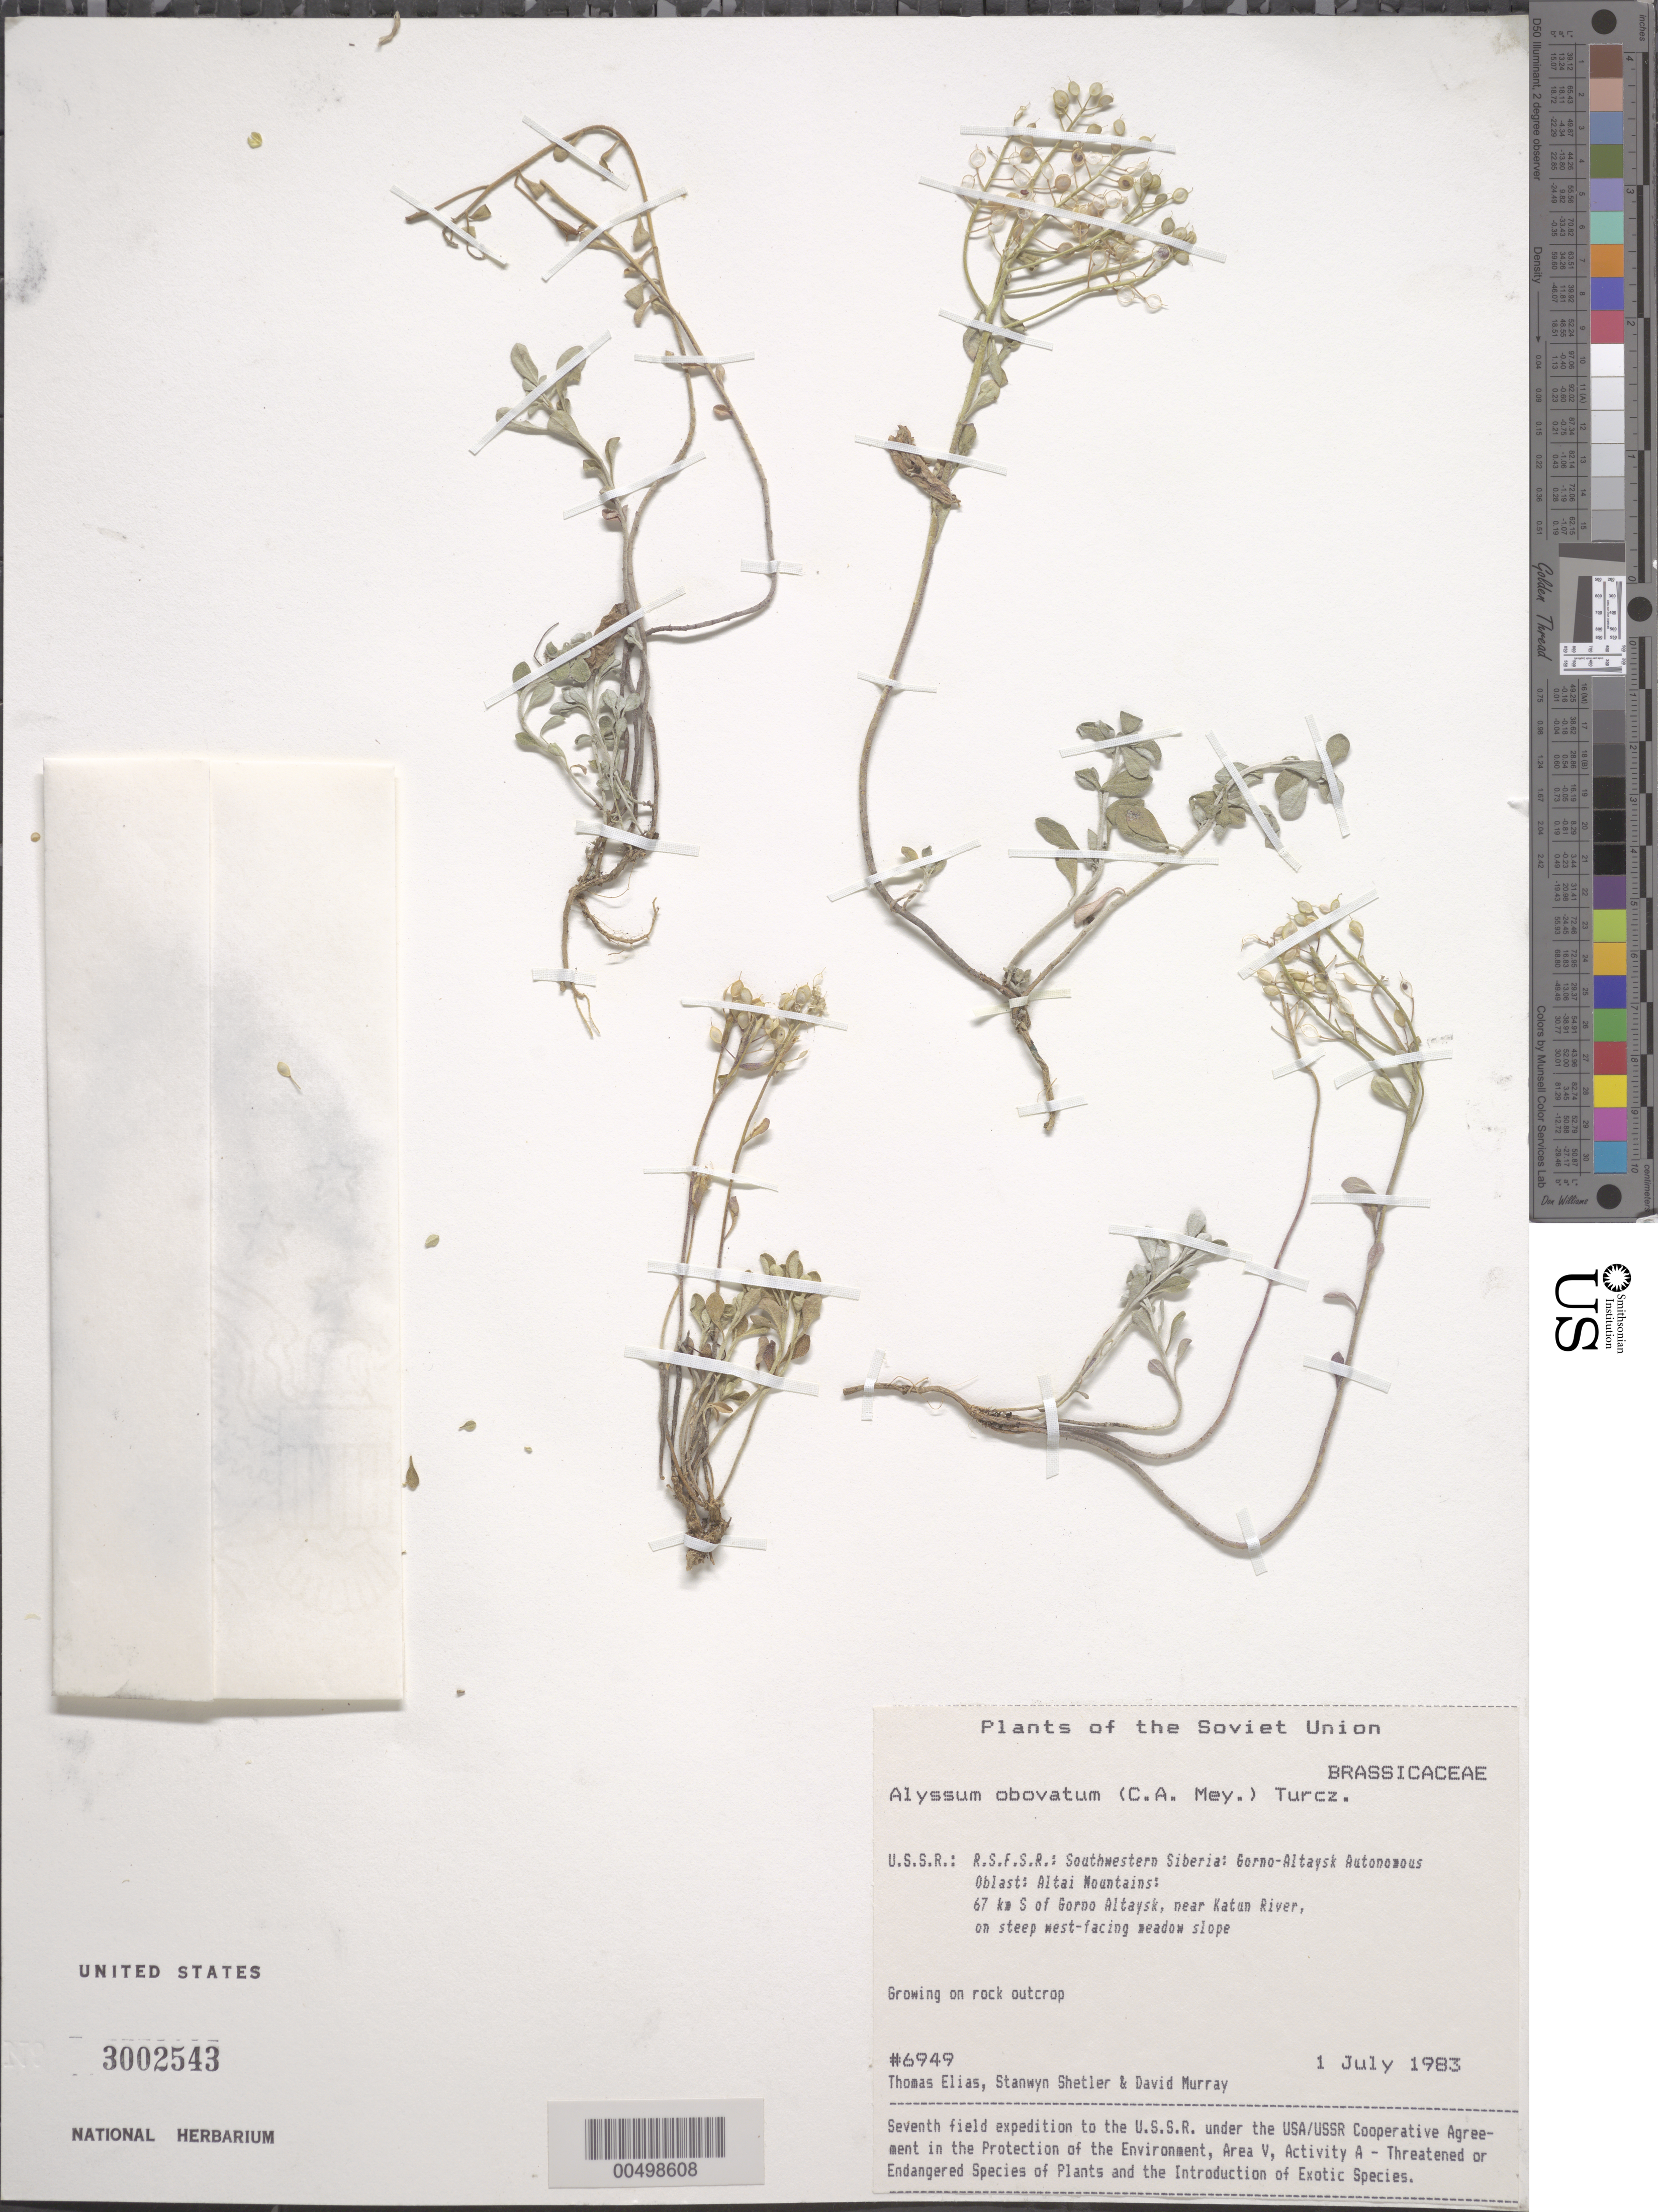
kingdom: Plantae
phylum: Tracheophyta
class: Magnoliopsida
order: Brassicales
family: Brassicaceae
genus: Alyssum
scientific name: Alyssum obovatum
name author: (C.A. Mey.) Turcz.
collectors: T. Elias, S. Shetler & D. F. Murray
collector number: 6949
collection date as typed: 01 Jul 1983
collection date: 1983-07-01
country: Russian Federation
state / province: Altai Republic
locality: Altai Mountains, 67 km S of Gorno-Altaysk, near Katun River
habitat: on steep west-facing meadow slope, growing on rock outcrop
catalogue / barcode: US 3002543